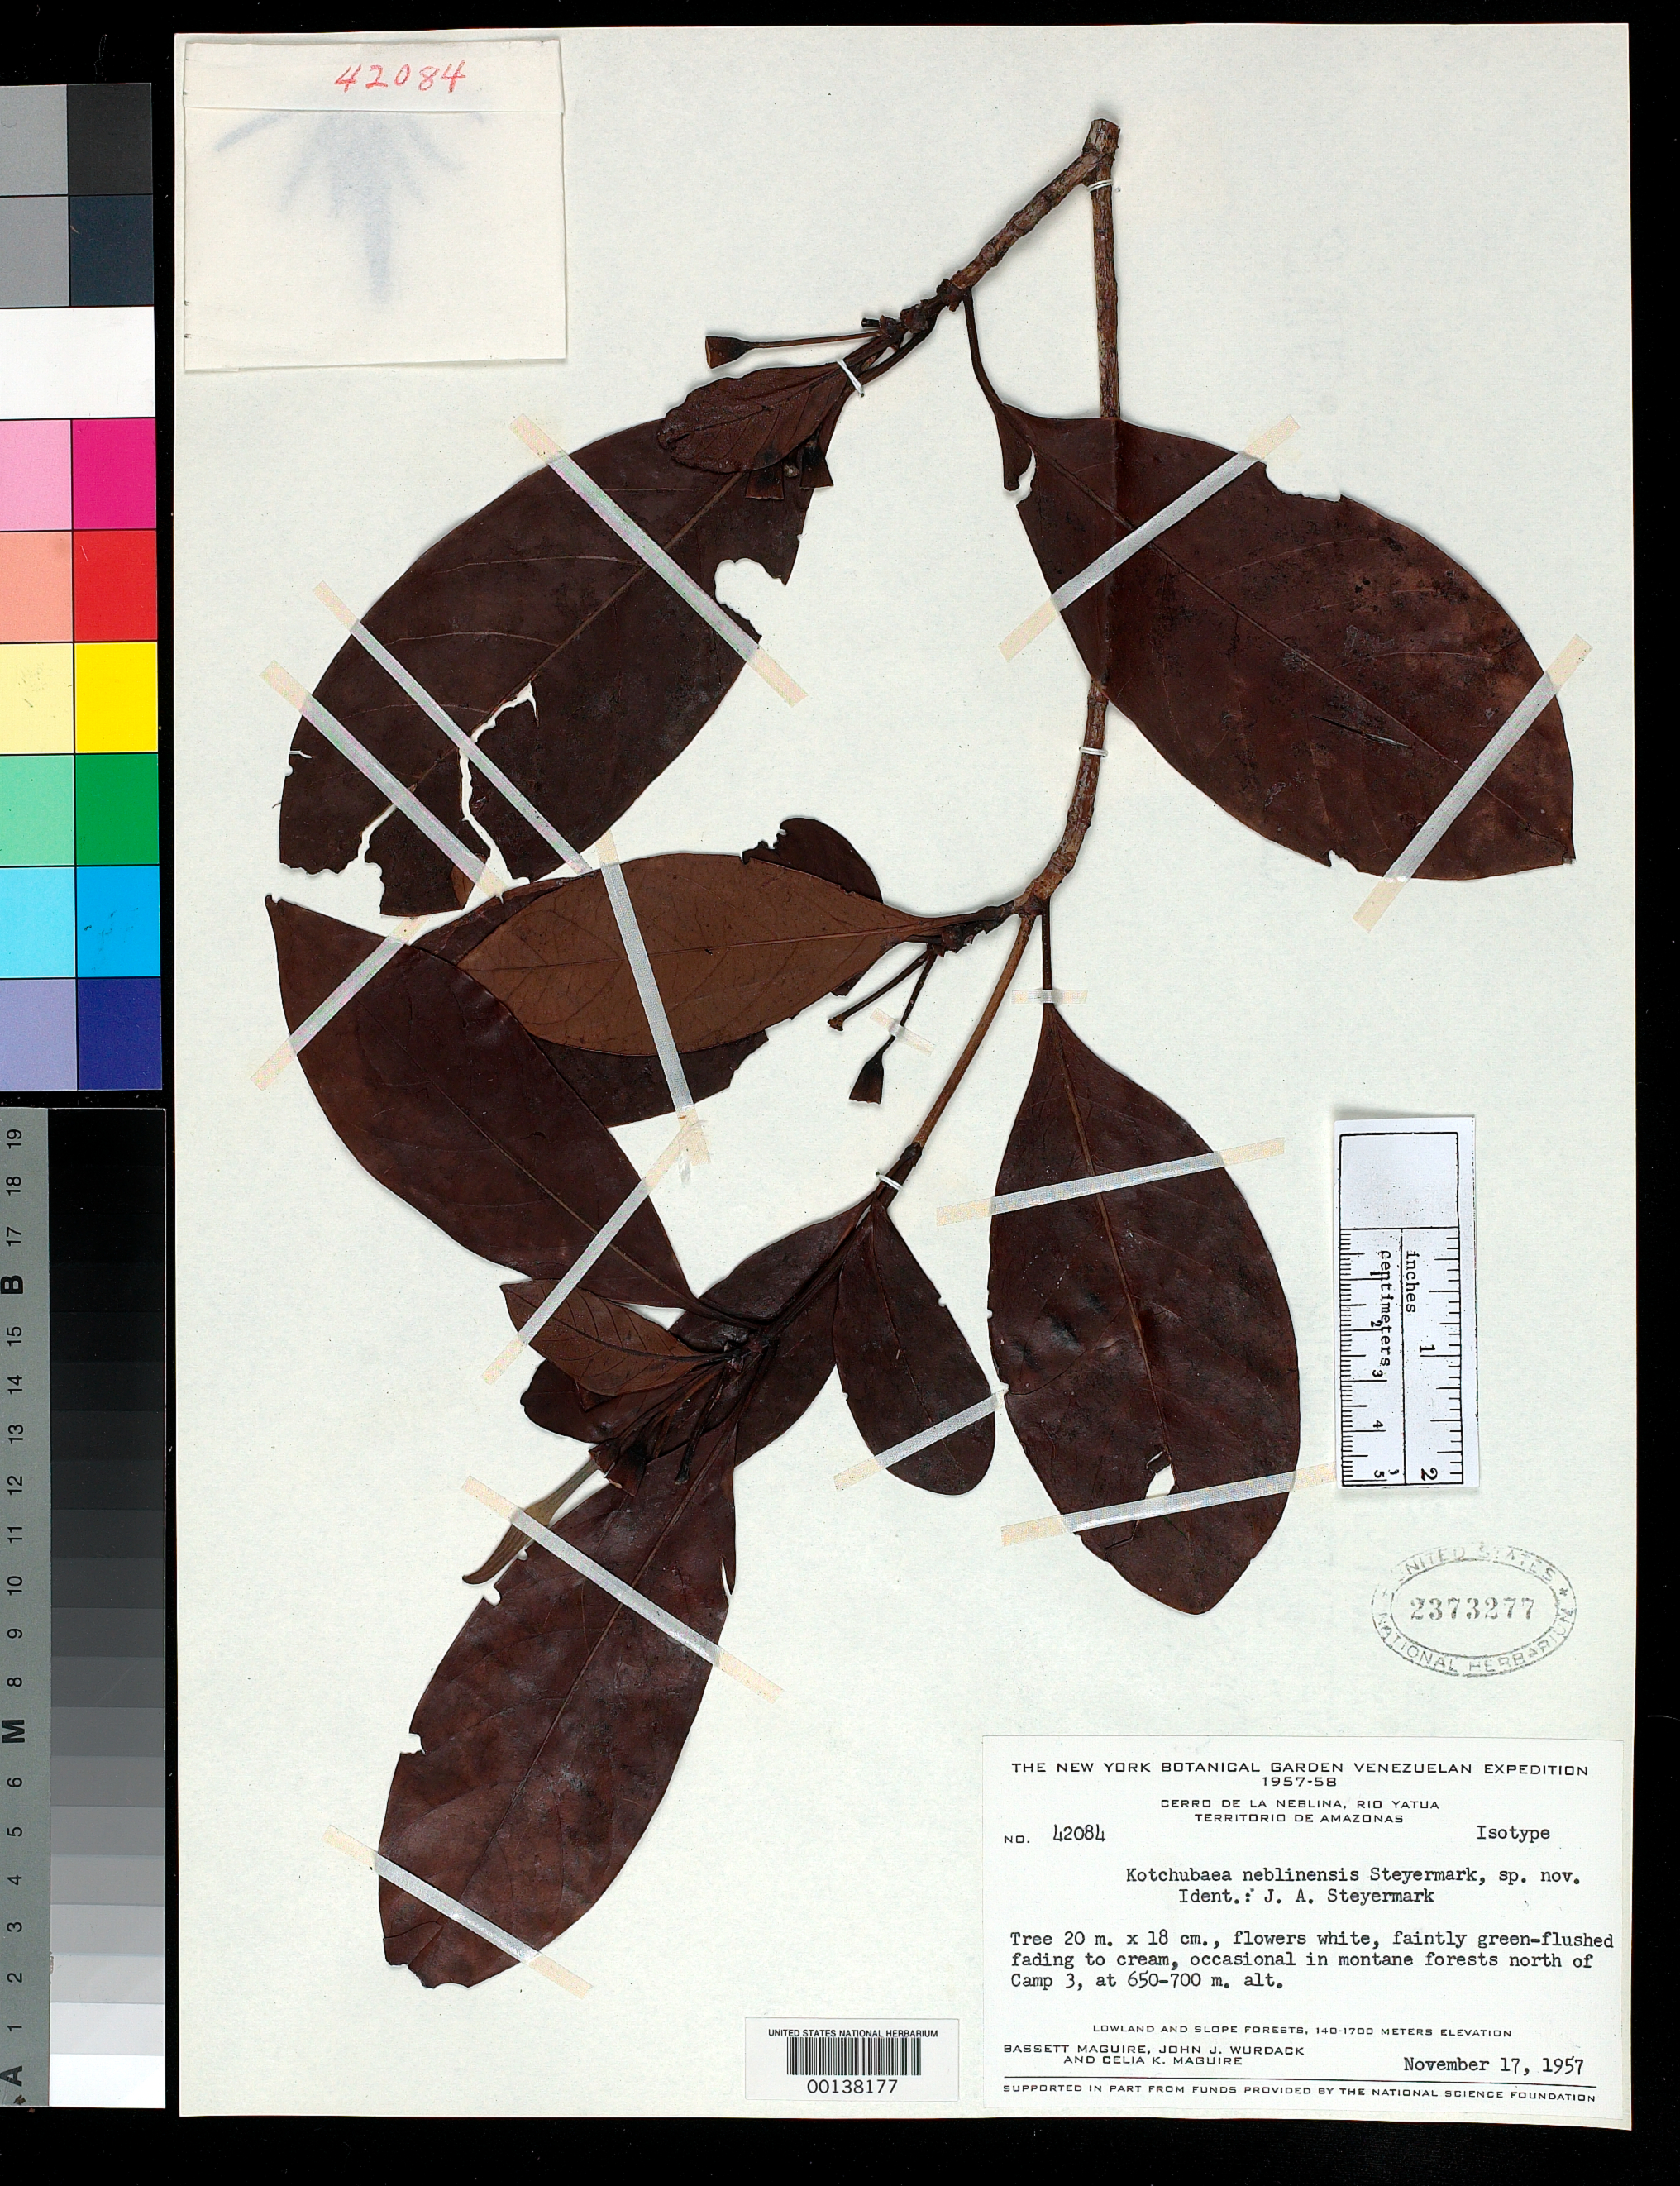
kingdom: Plantae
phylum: Tracheophyta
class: Magnoliopsida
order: Gentianales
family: Rubiaceae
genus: Kotchubaea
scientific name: Kotchubaea neblinensis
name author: Steyerm.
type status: Isotype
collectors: B. Maguire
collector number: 42084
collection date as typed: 17 Nov 1957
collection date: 1957-11-17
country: Venezuela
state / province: Amazonas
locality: Cerro Neblina.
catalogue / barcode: US 2373277